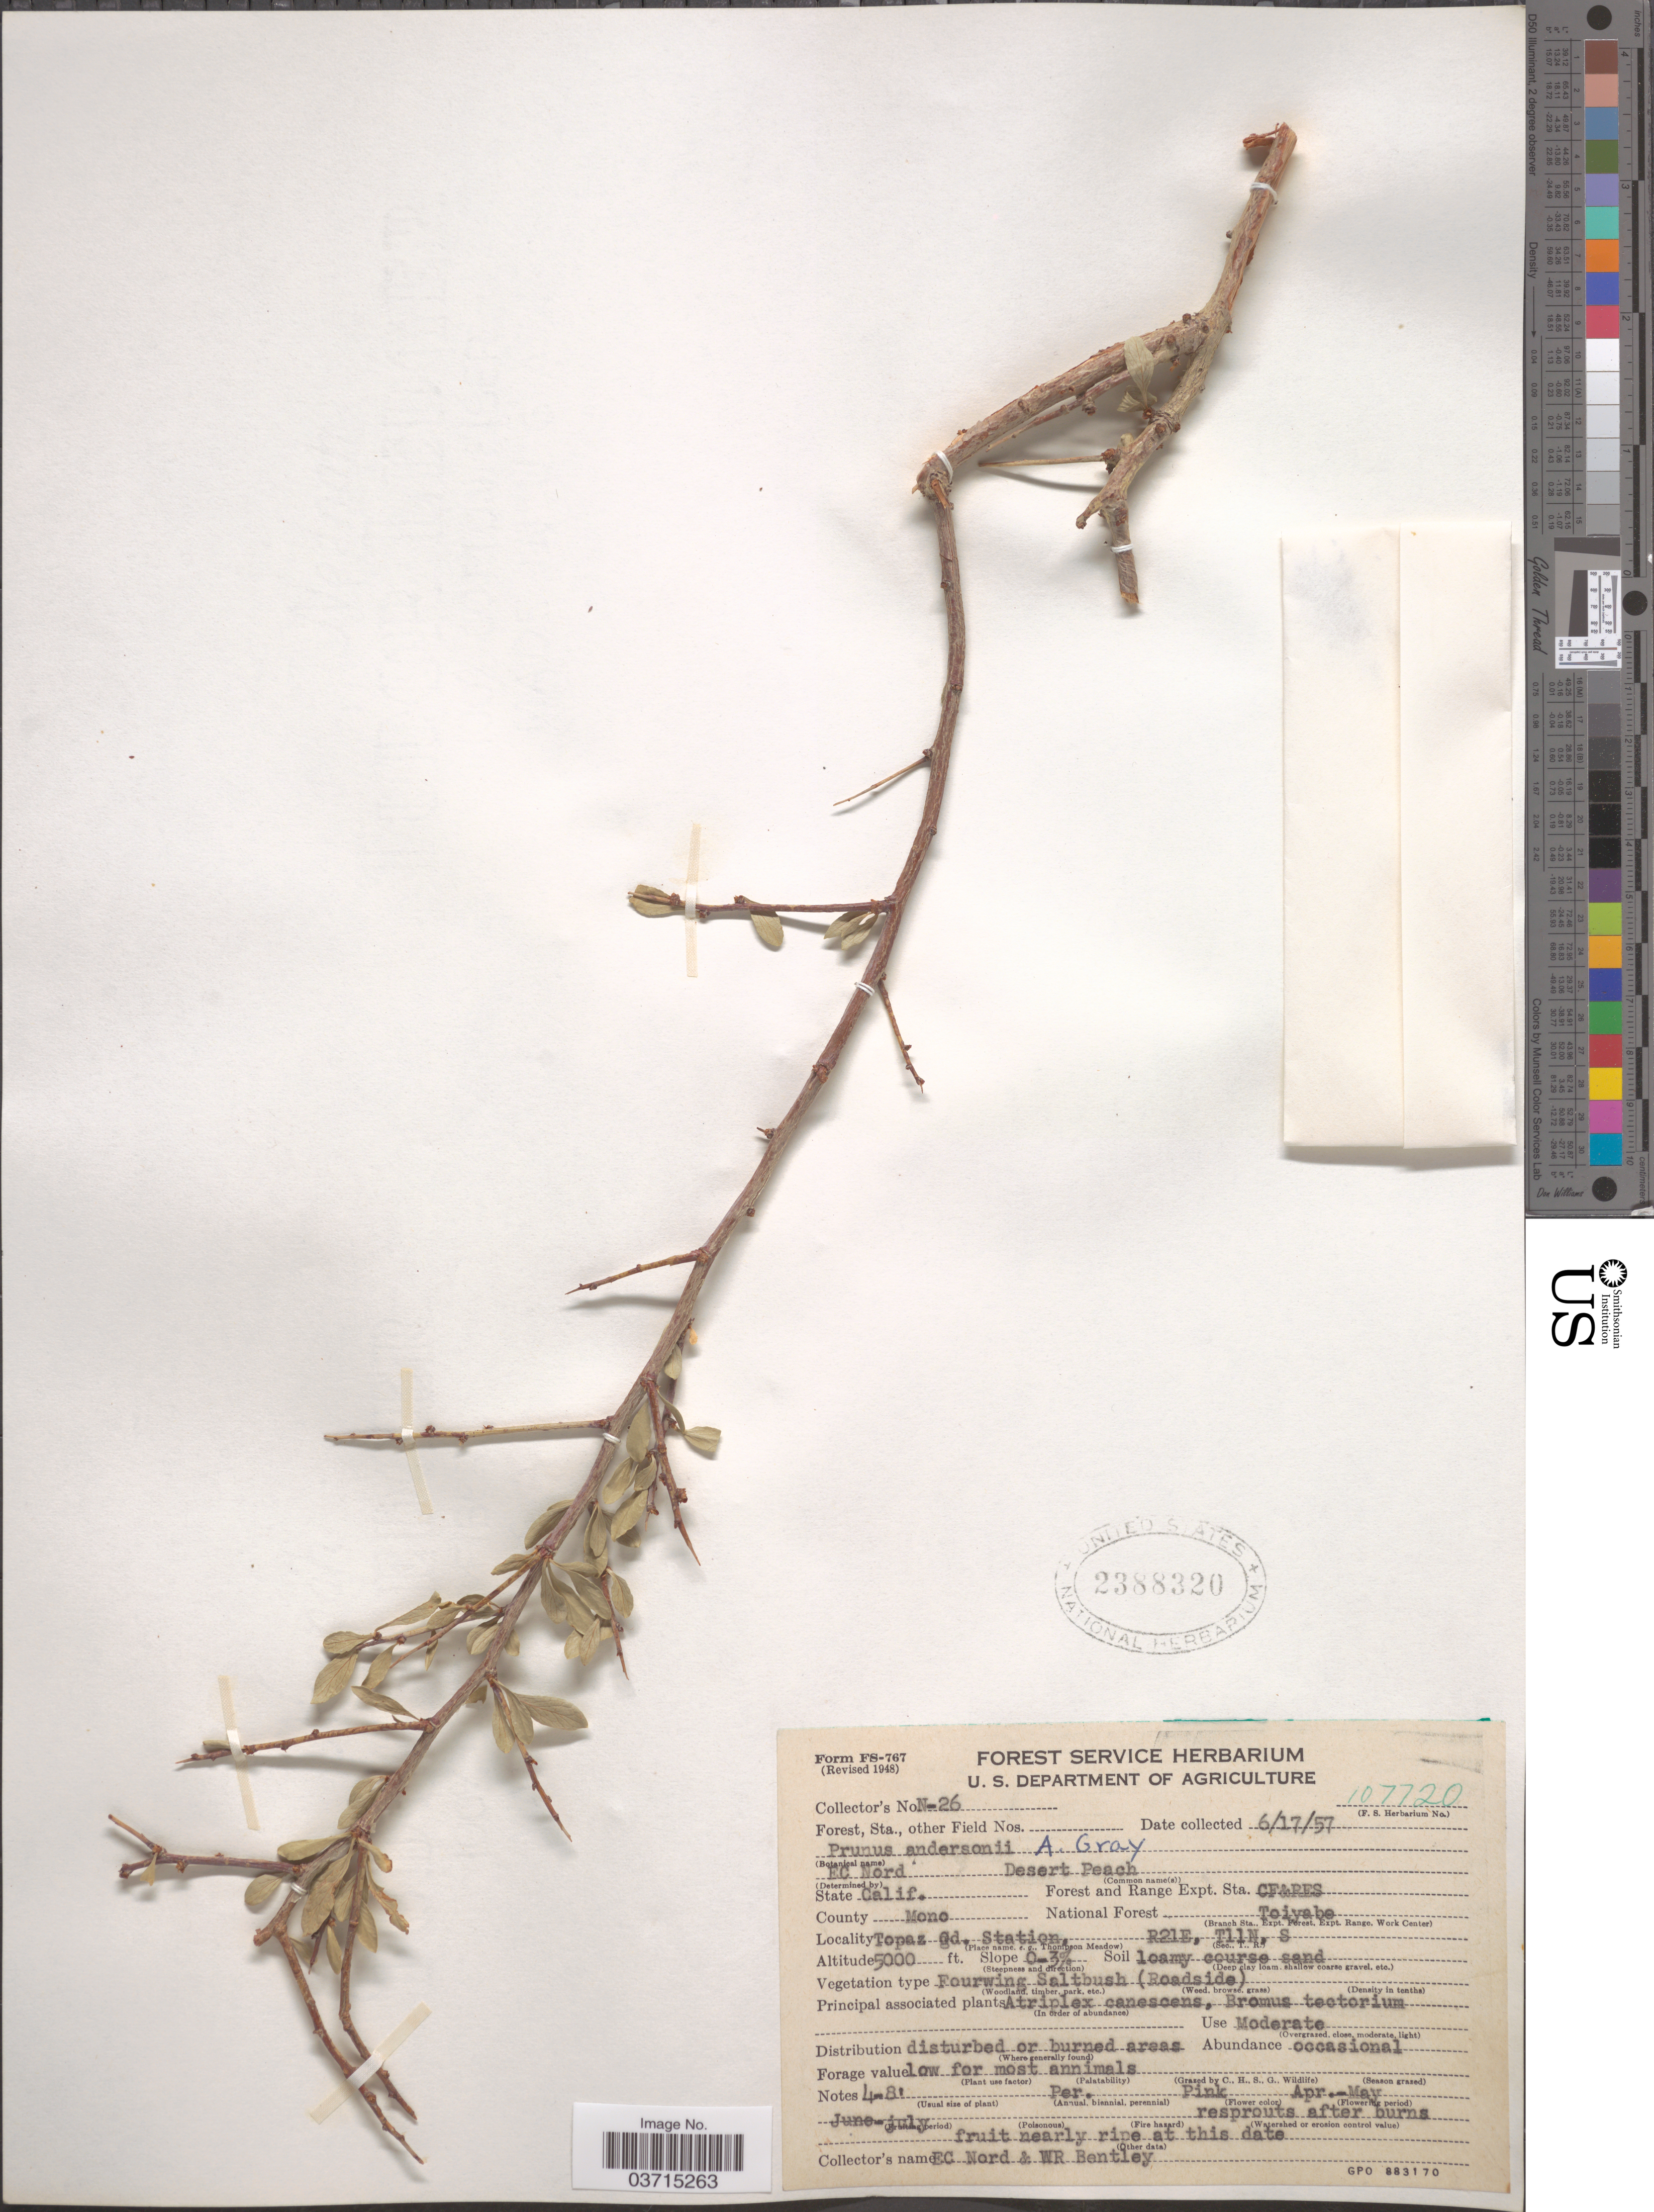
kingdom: Plantae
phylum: Tracheophyta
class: Magnoliopsida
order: Rosales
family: Rosaceae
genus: Prunus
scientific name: Prunus andersonii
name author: A. Gray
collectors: E. Nord & W. Bentley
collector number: N-26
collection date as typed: Transcribed d/m/y: 17/6/57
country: United States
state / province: California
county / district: Mono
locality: Forest and Range Expt. Sta. CF&RES. County Mono. National Forest Toiyabe. Topaz Od. Station, R21E, T11N, S. Slope 0-3%.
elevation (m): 1524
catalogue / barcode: US 2388320